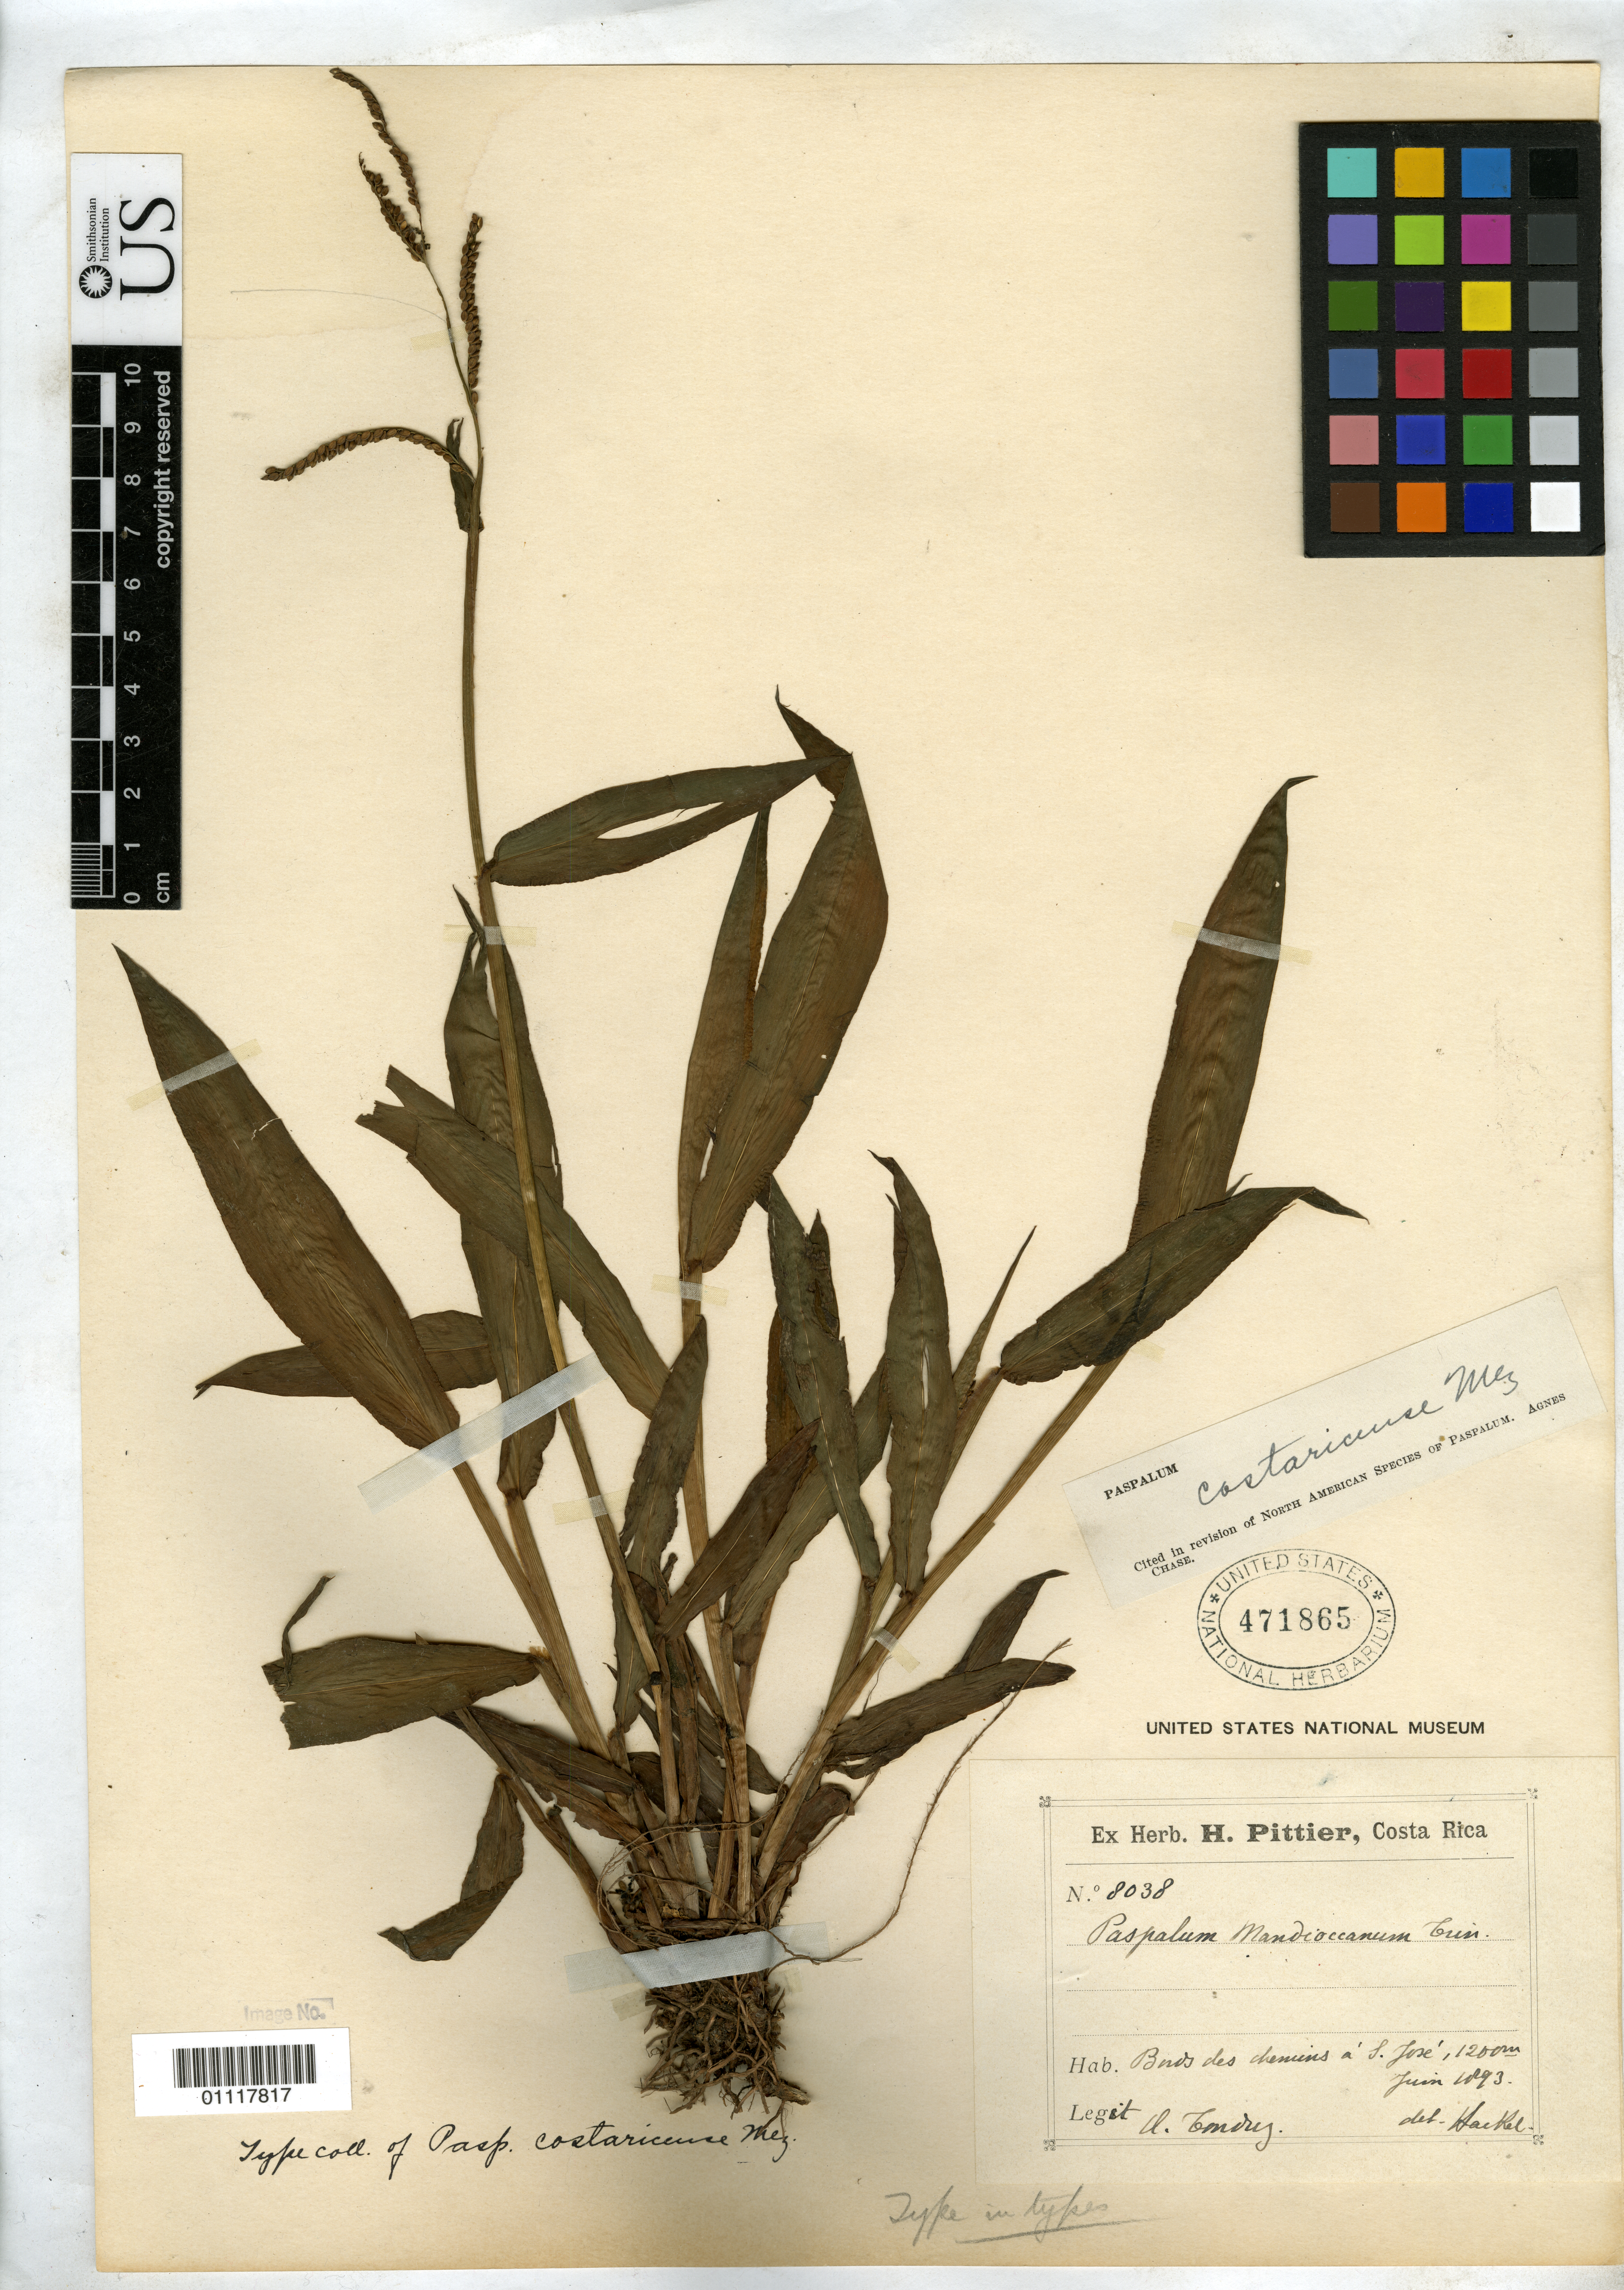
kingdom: Plantae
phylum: Tracheophyta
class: Liliopsida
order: Poales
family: Poaceae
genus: Paspalum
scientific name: Paspalum costaricense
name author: Mez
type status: Isolectotype; Syntype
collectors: A. Tonduz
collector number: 8038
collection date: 1893-06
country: Costa Rica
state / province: San José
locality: Buos des chemins a ' S. Jose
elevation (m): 1200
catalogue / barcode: US 471865